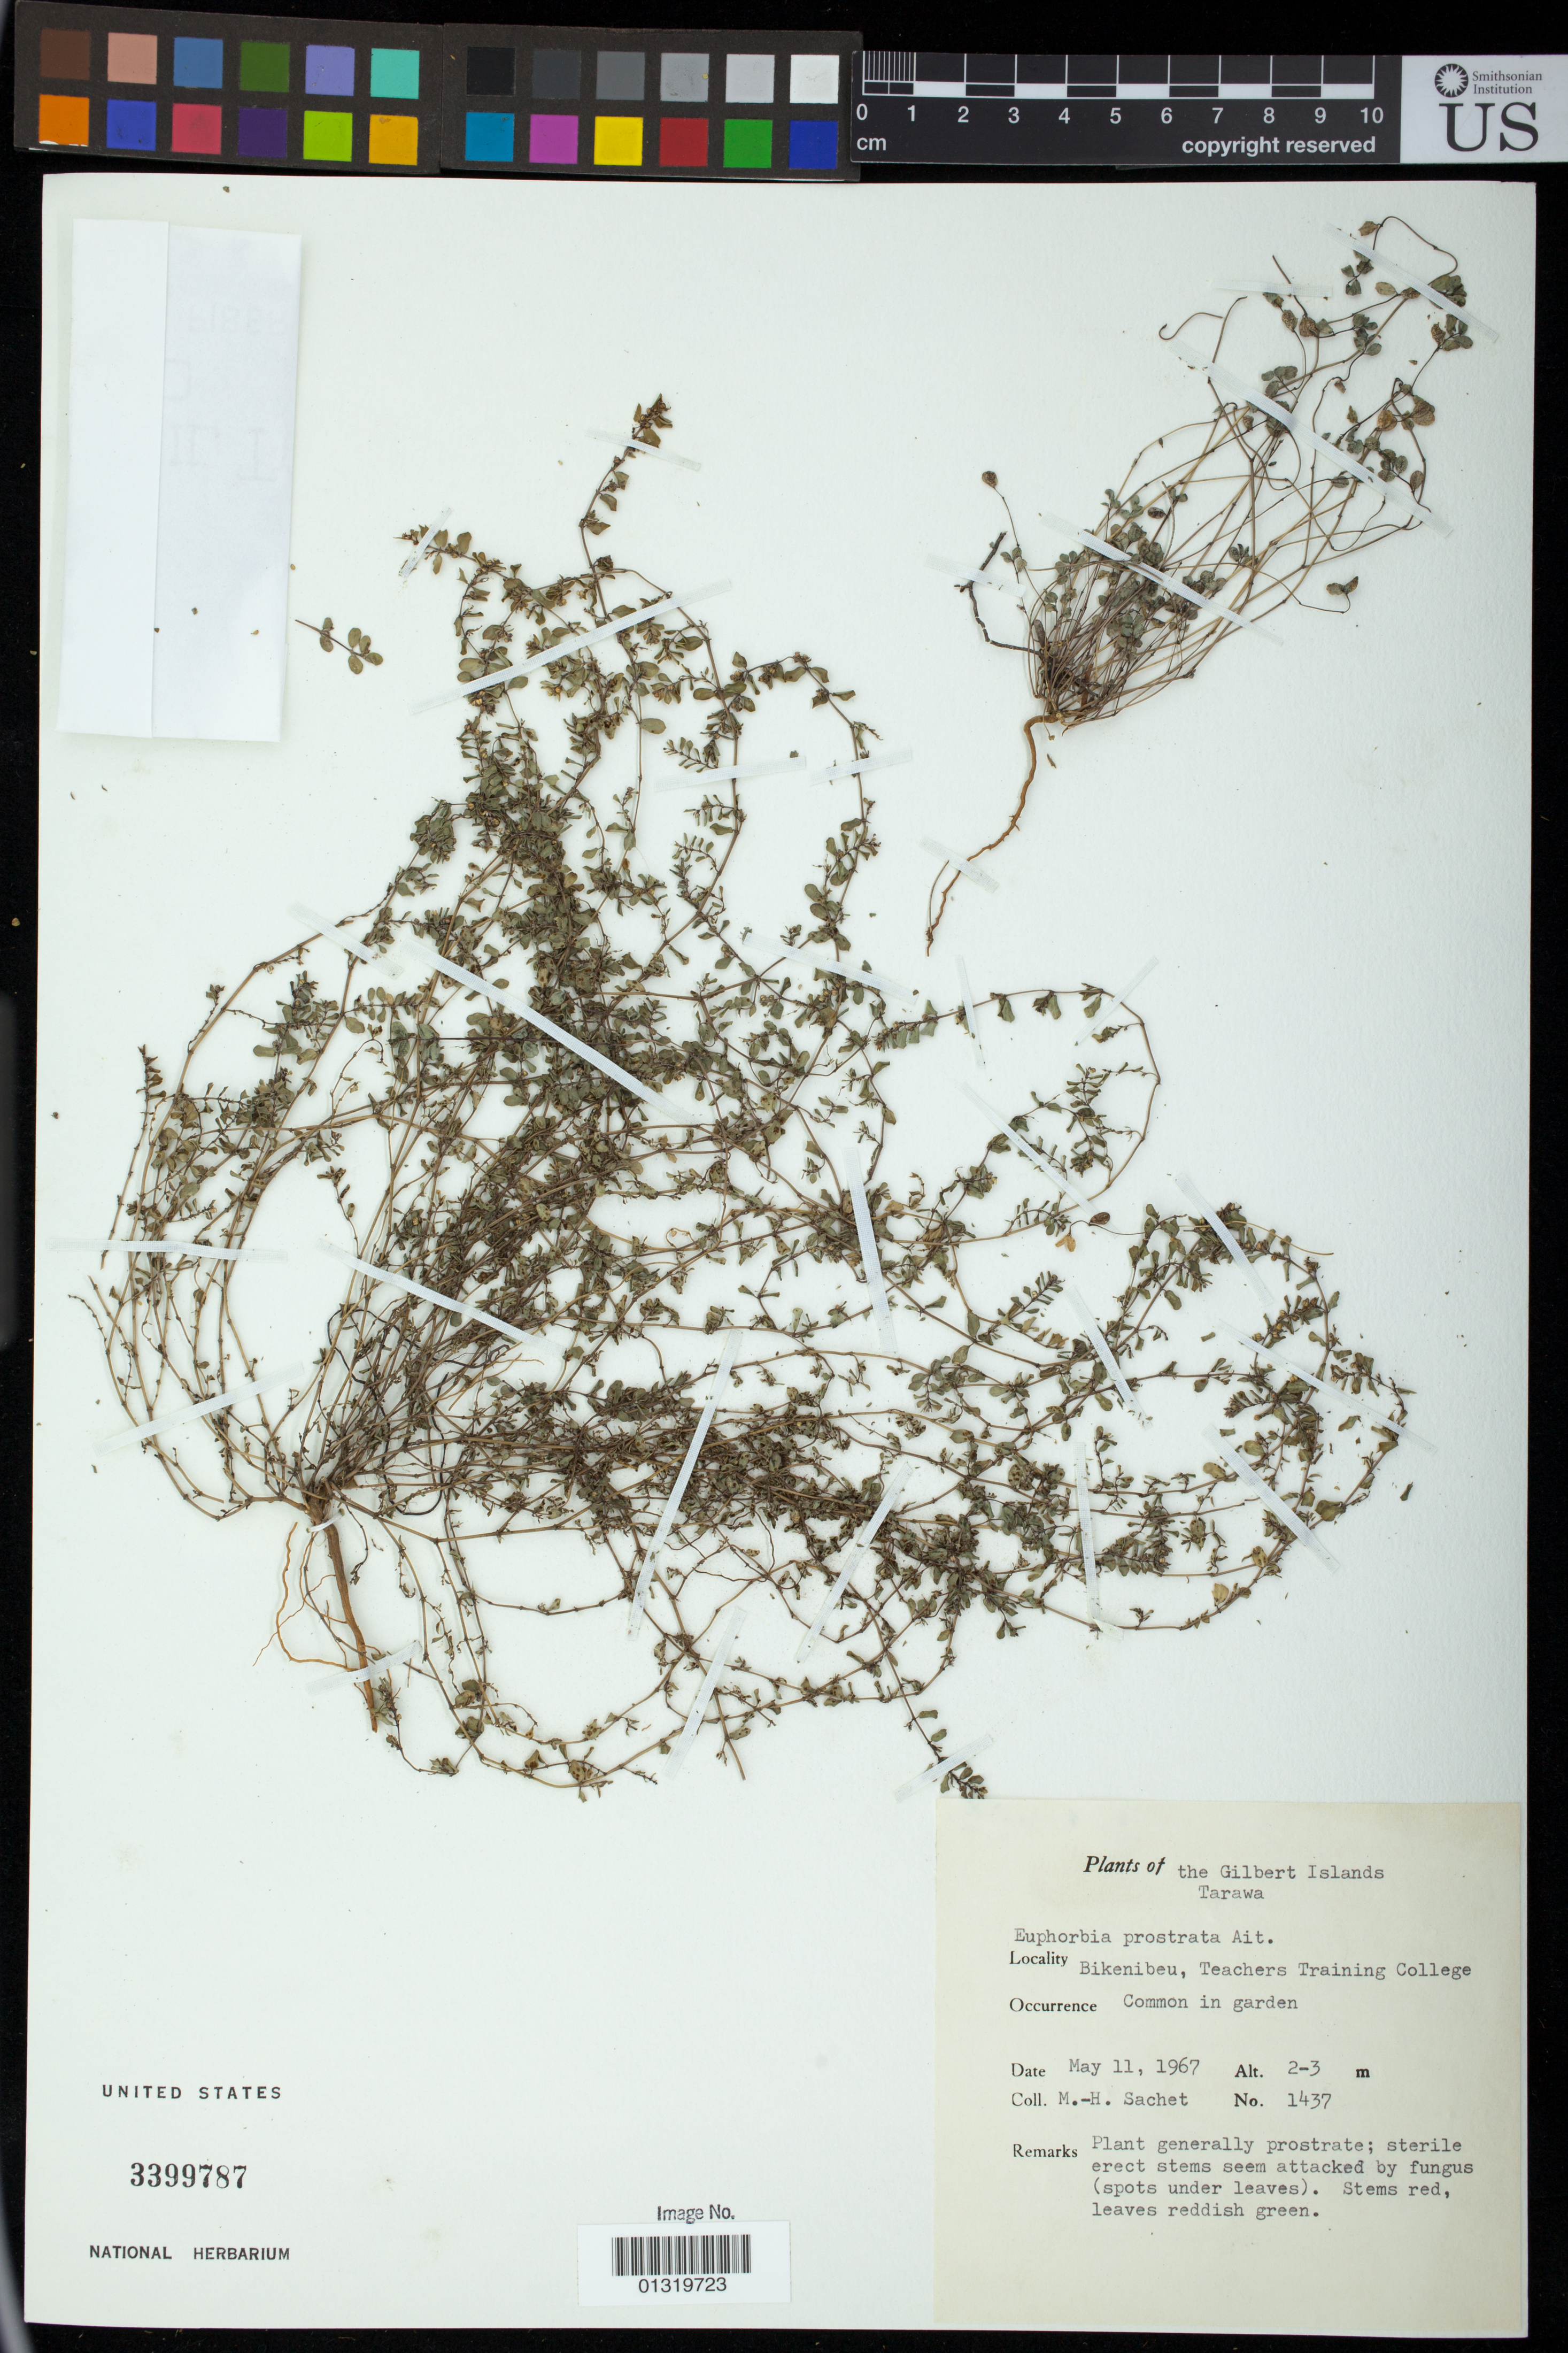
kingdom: Plantae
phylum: Tracheophyta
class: Magnoliopsida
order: Malpighiales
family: Euphorbiaceae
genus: Euphorbia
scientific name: Euphorbia prostrata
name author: Aiton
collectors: M.-H. Sachet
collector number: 1437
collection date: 1967-05-11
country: Kiribati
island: Tarawa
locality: Tarawa; Bikenibeu, Teachers Training College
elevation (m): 2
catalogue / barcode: US 3399787